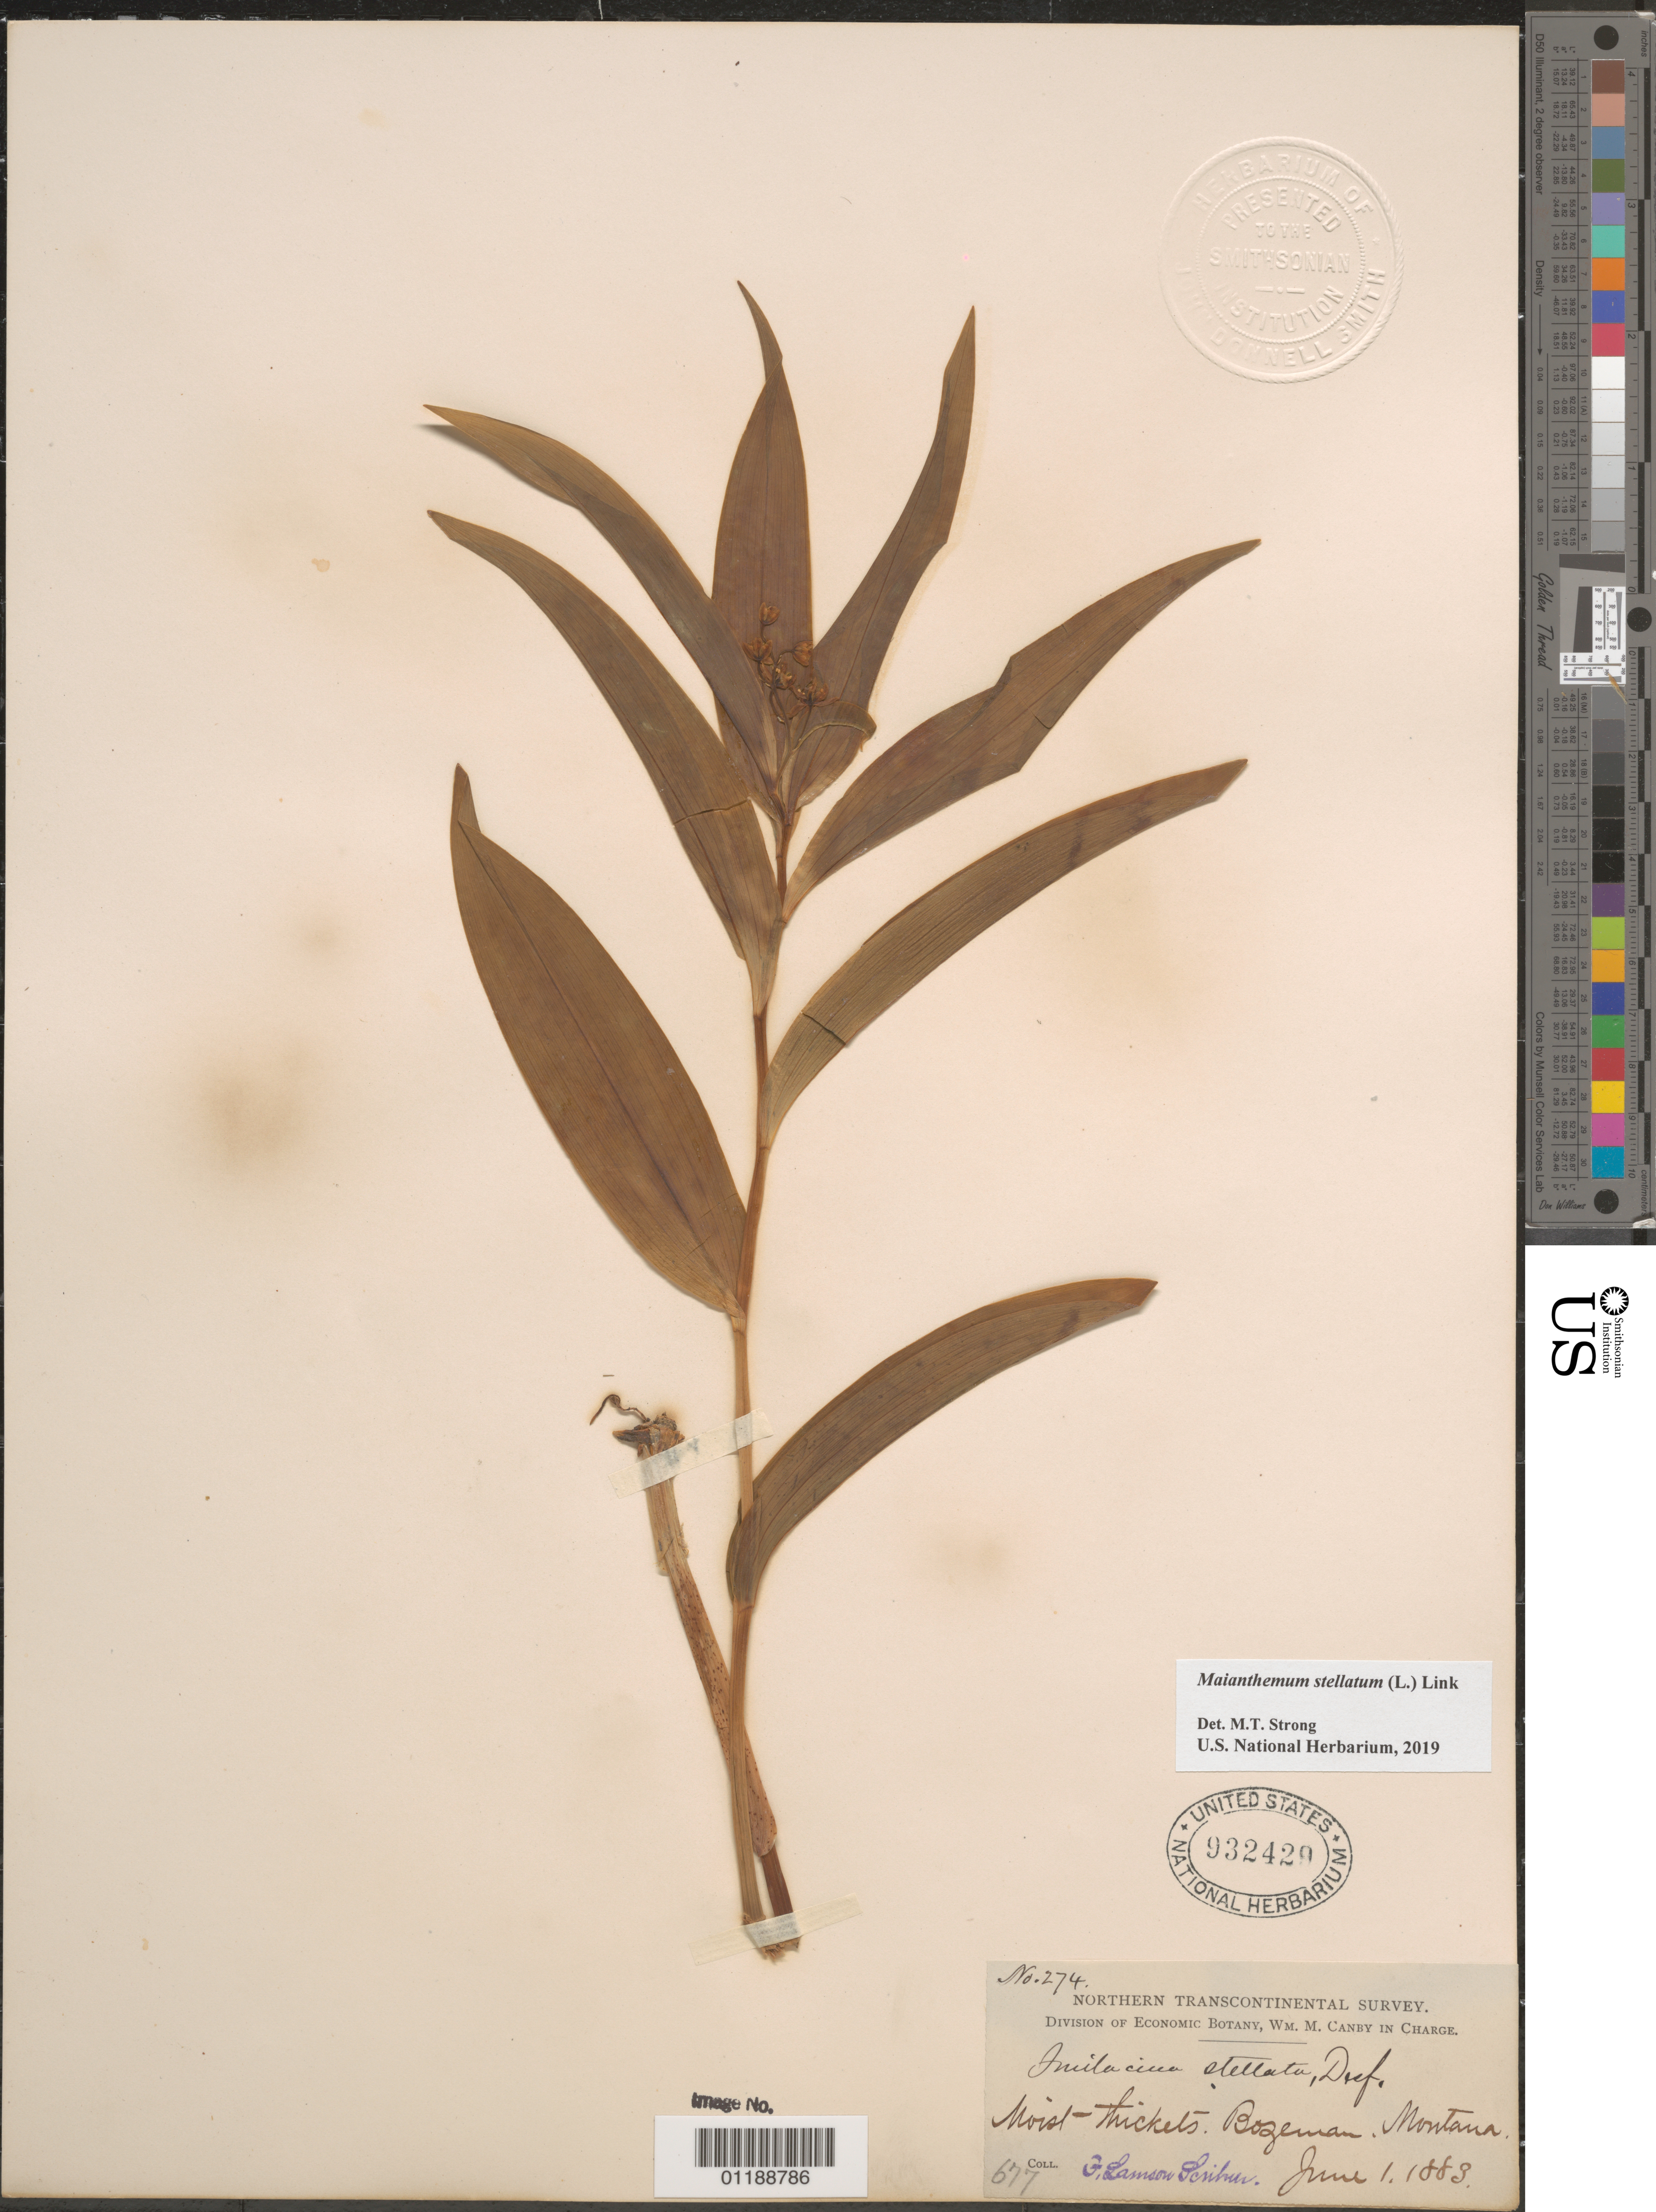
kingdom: Plantae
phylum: Tracheophyta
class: Liliopsida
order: Asparagales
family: Asparagaceae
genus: Maianthemum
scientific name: Maianthemum stellatum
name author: (L.) Link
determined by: Strong, Mark T., (BOT), Smithsonian Institution - National Museum of Natural History (UNITED STATES)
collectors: F. L. Scribner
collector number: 274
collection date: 1883-06-01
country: United States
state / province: Montana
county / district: Gallatin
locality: Bozeman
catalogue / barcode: US 932429